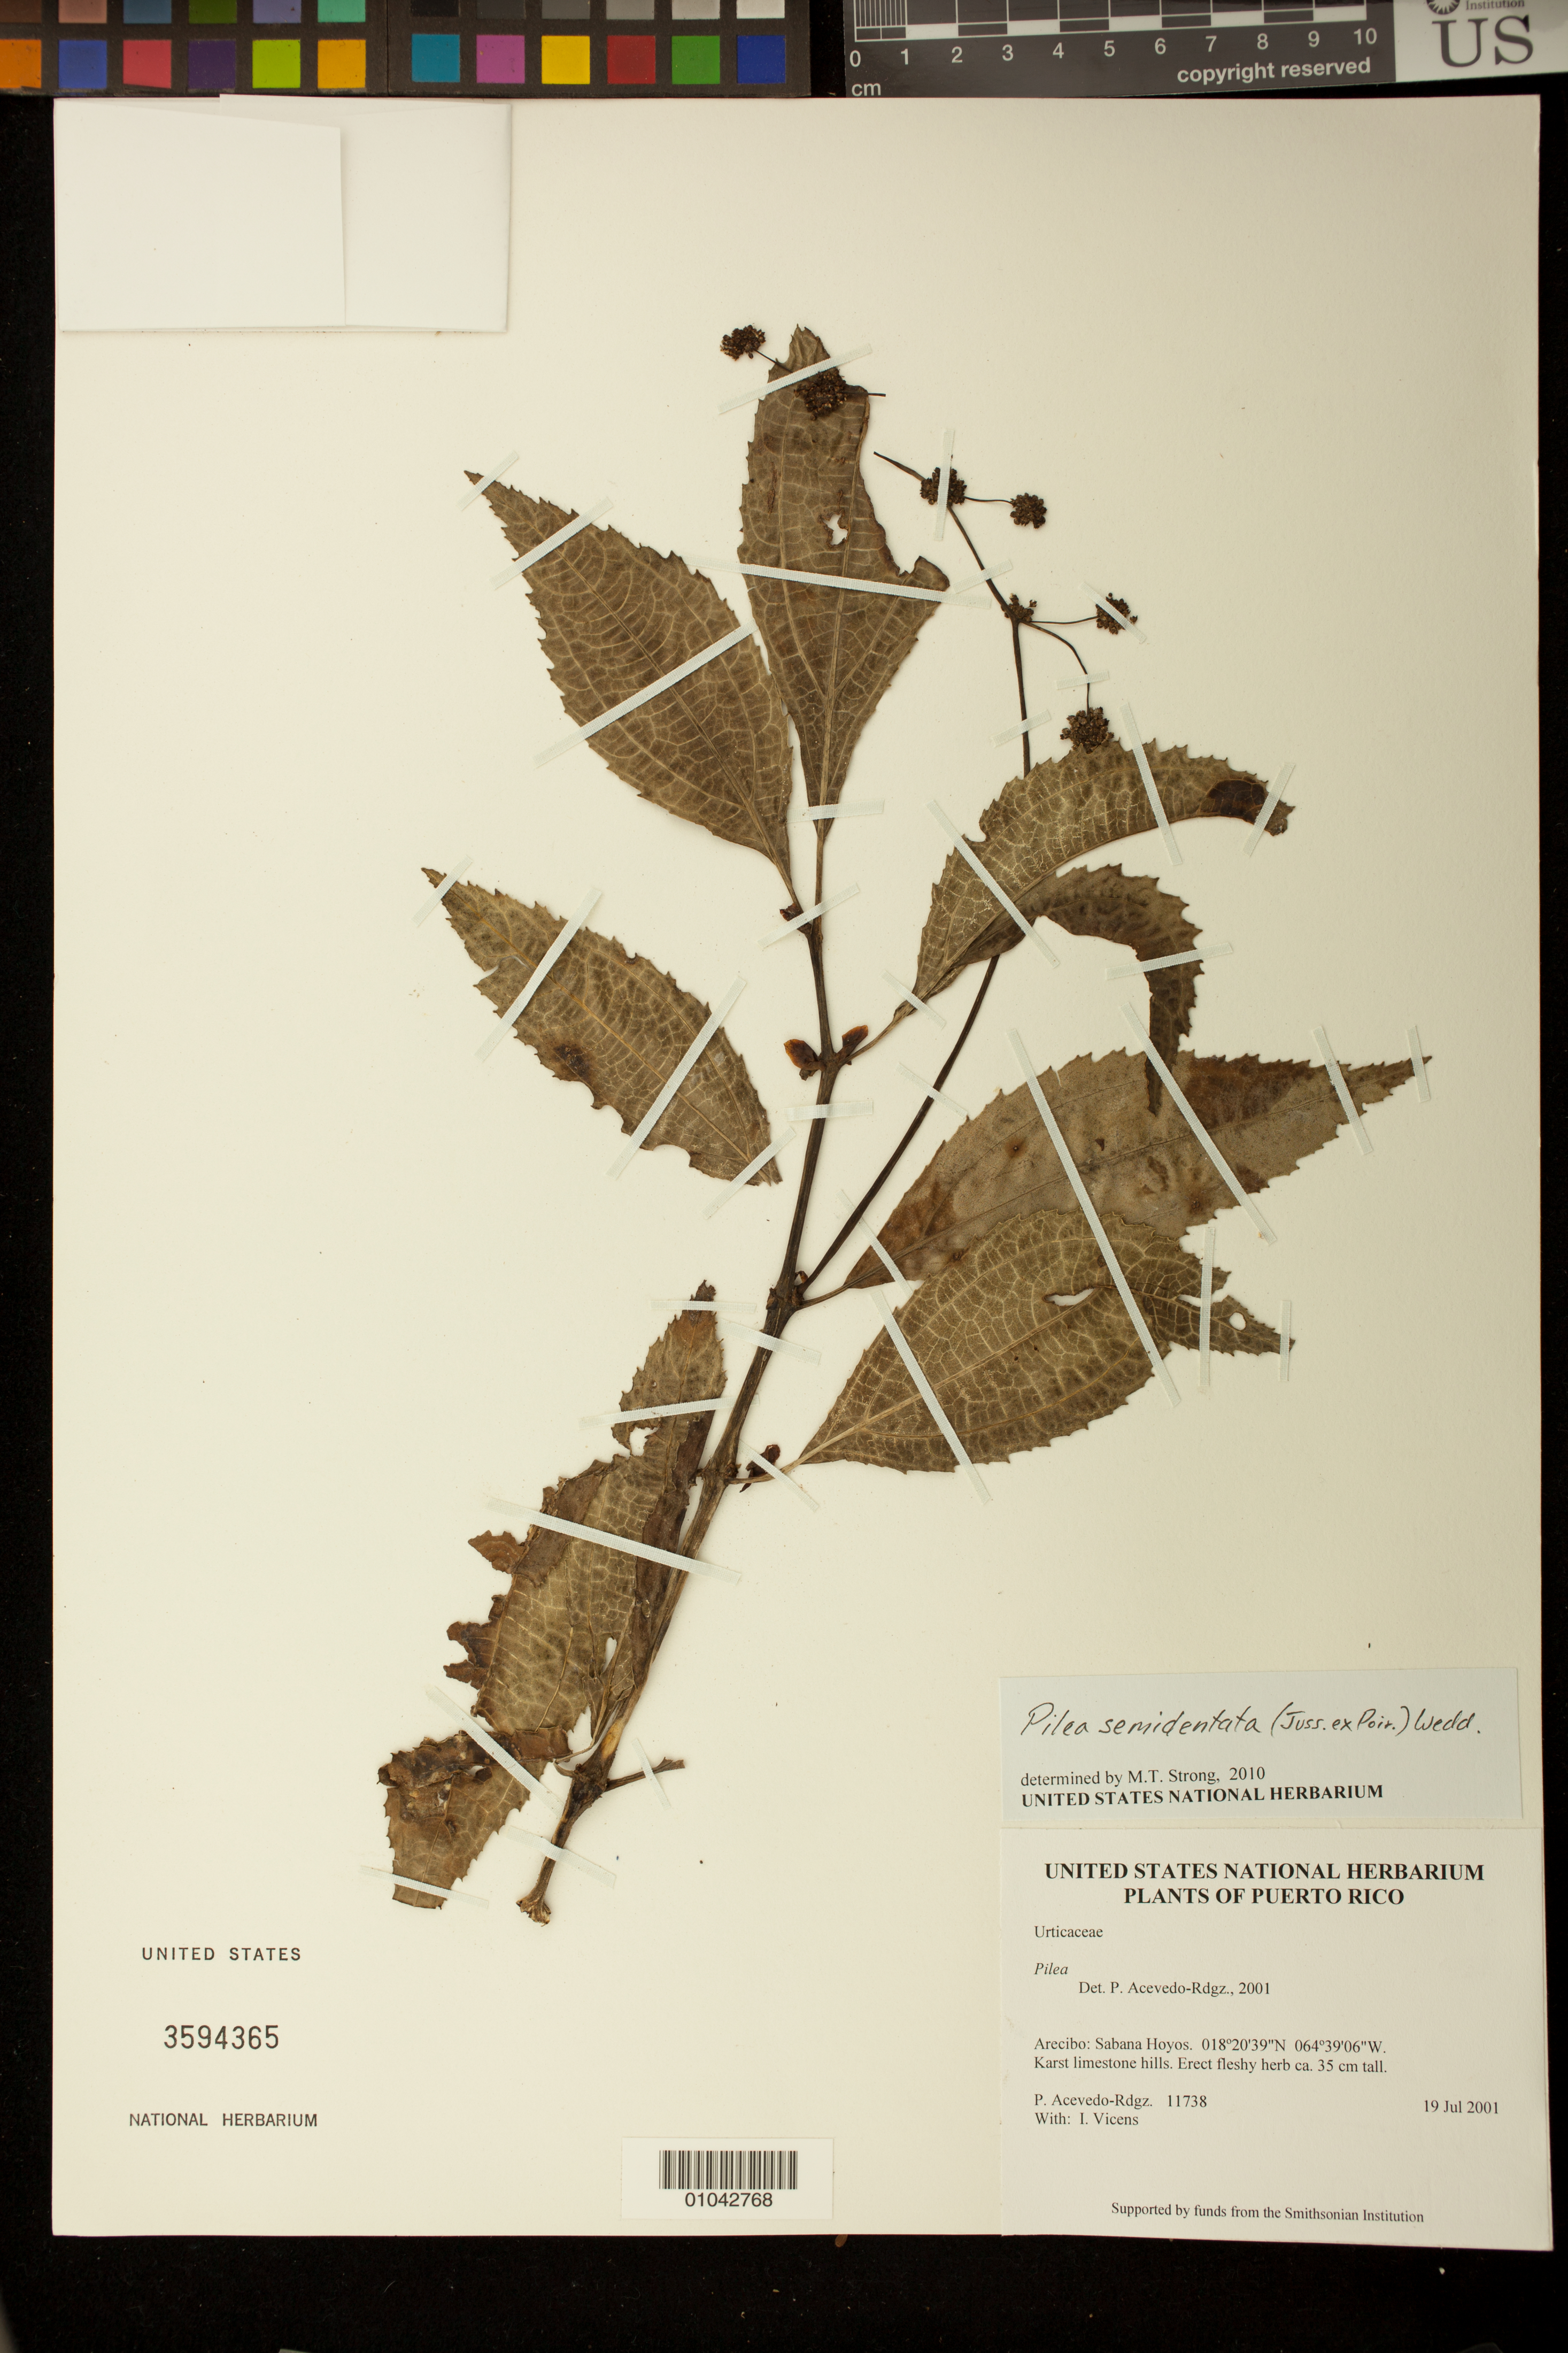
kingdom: Plantae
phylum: Tracheophyta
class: Magnoliopsida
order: Rosales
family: Urticaceae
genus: Pilea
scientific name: Pilea semidentata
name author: (Juss. ex Poir.) Wedd.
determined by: Strong, M. T., (US), Smithsonian Institution - National Museum of Natural History (UNITED STATES)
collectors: P. Acevedo-Rodr. & I. Vicens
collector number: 11738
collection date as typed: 19 Jul 2001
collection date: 2001-07-19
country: Puerto Rico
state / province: Arecibo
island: Puerto Rico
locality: Arecibo: Sabana Hoyos.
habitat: Karst limestone hills.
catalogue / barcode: US 3594365